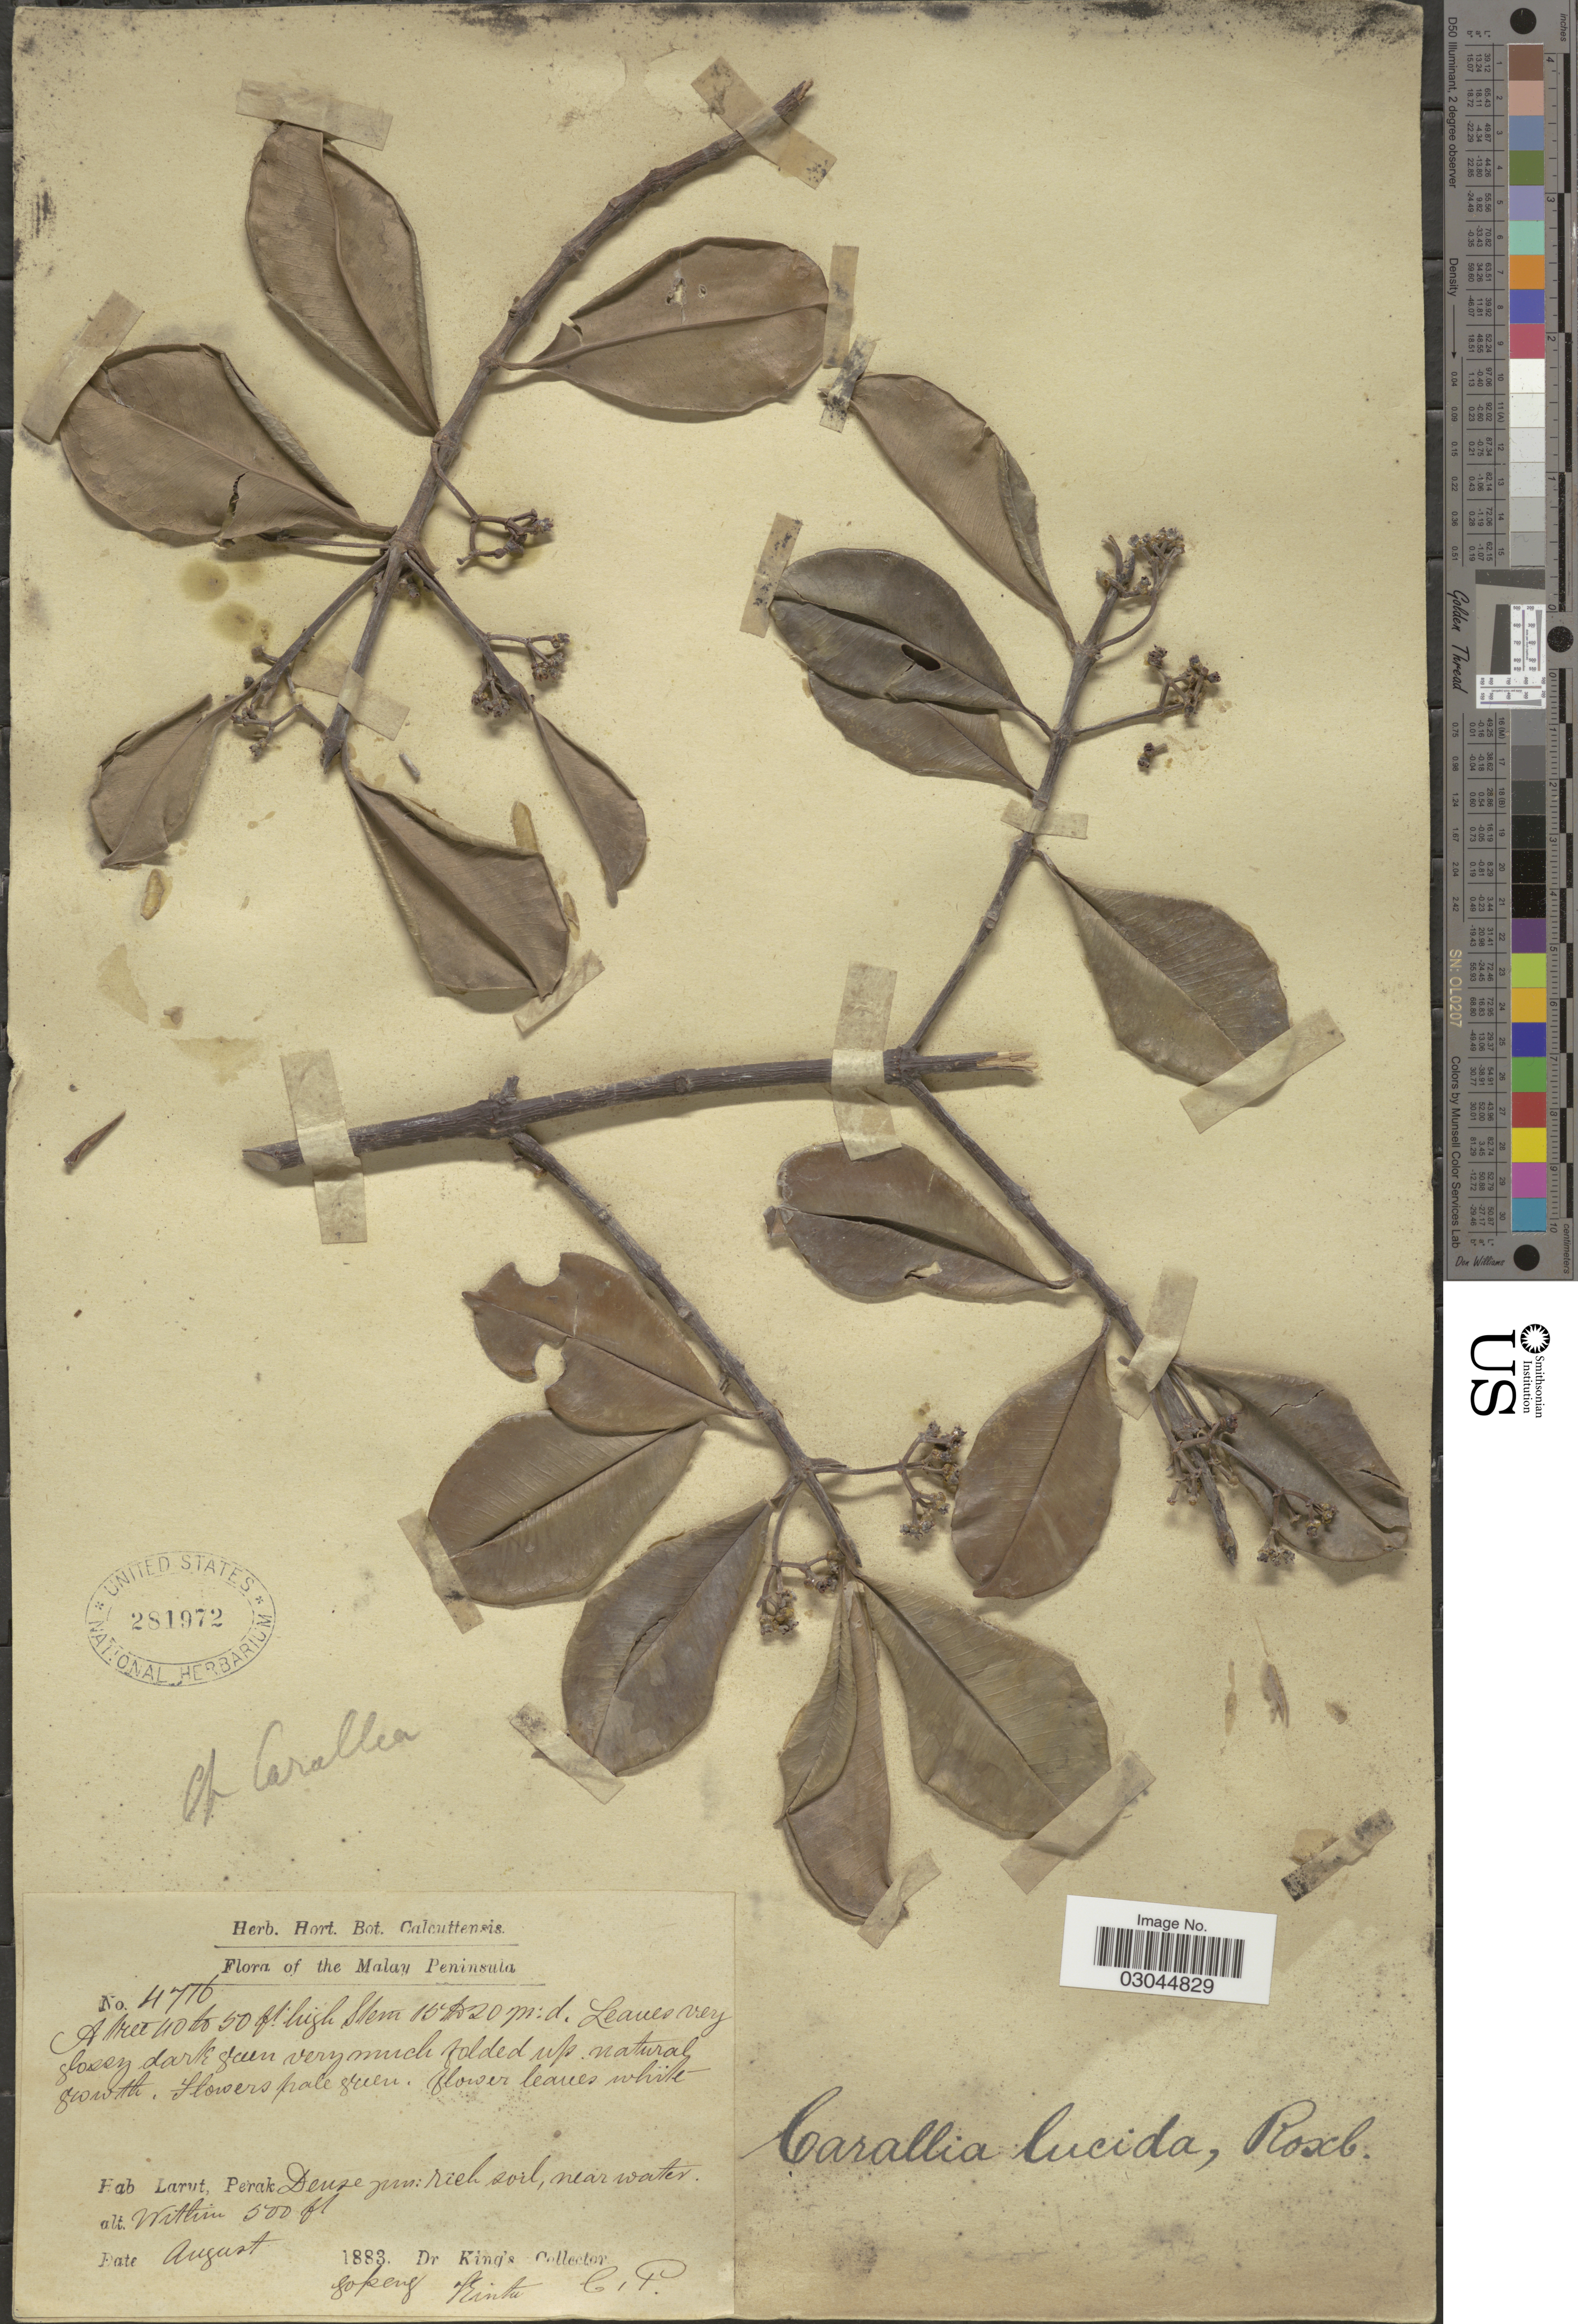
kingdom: Plantae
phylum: Tracheophyta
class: Magnoliopsida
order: Malpighiales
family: Rhizophoraceae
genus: Carallia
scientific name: Carallia lucida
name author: Roxb.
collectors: Dr. King's collector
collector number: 4716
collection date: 1883-08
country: Malaysia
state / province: Perak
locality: Malay Peninsula. Larut.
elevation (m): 152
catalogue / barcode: US 281972